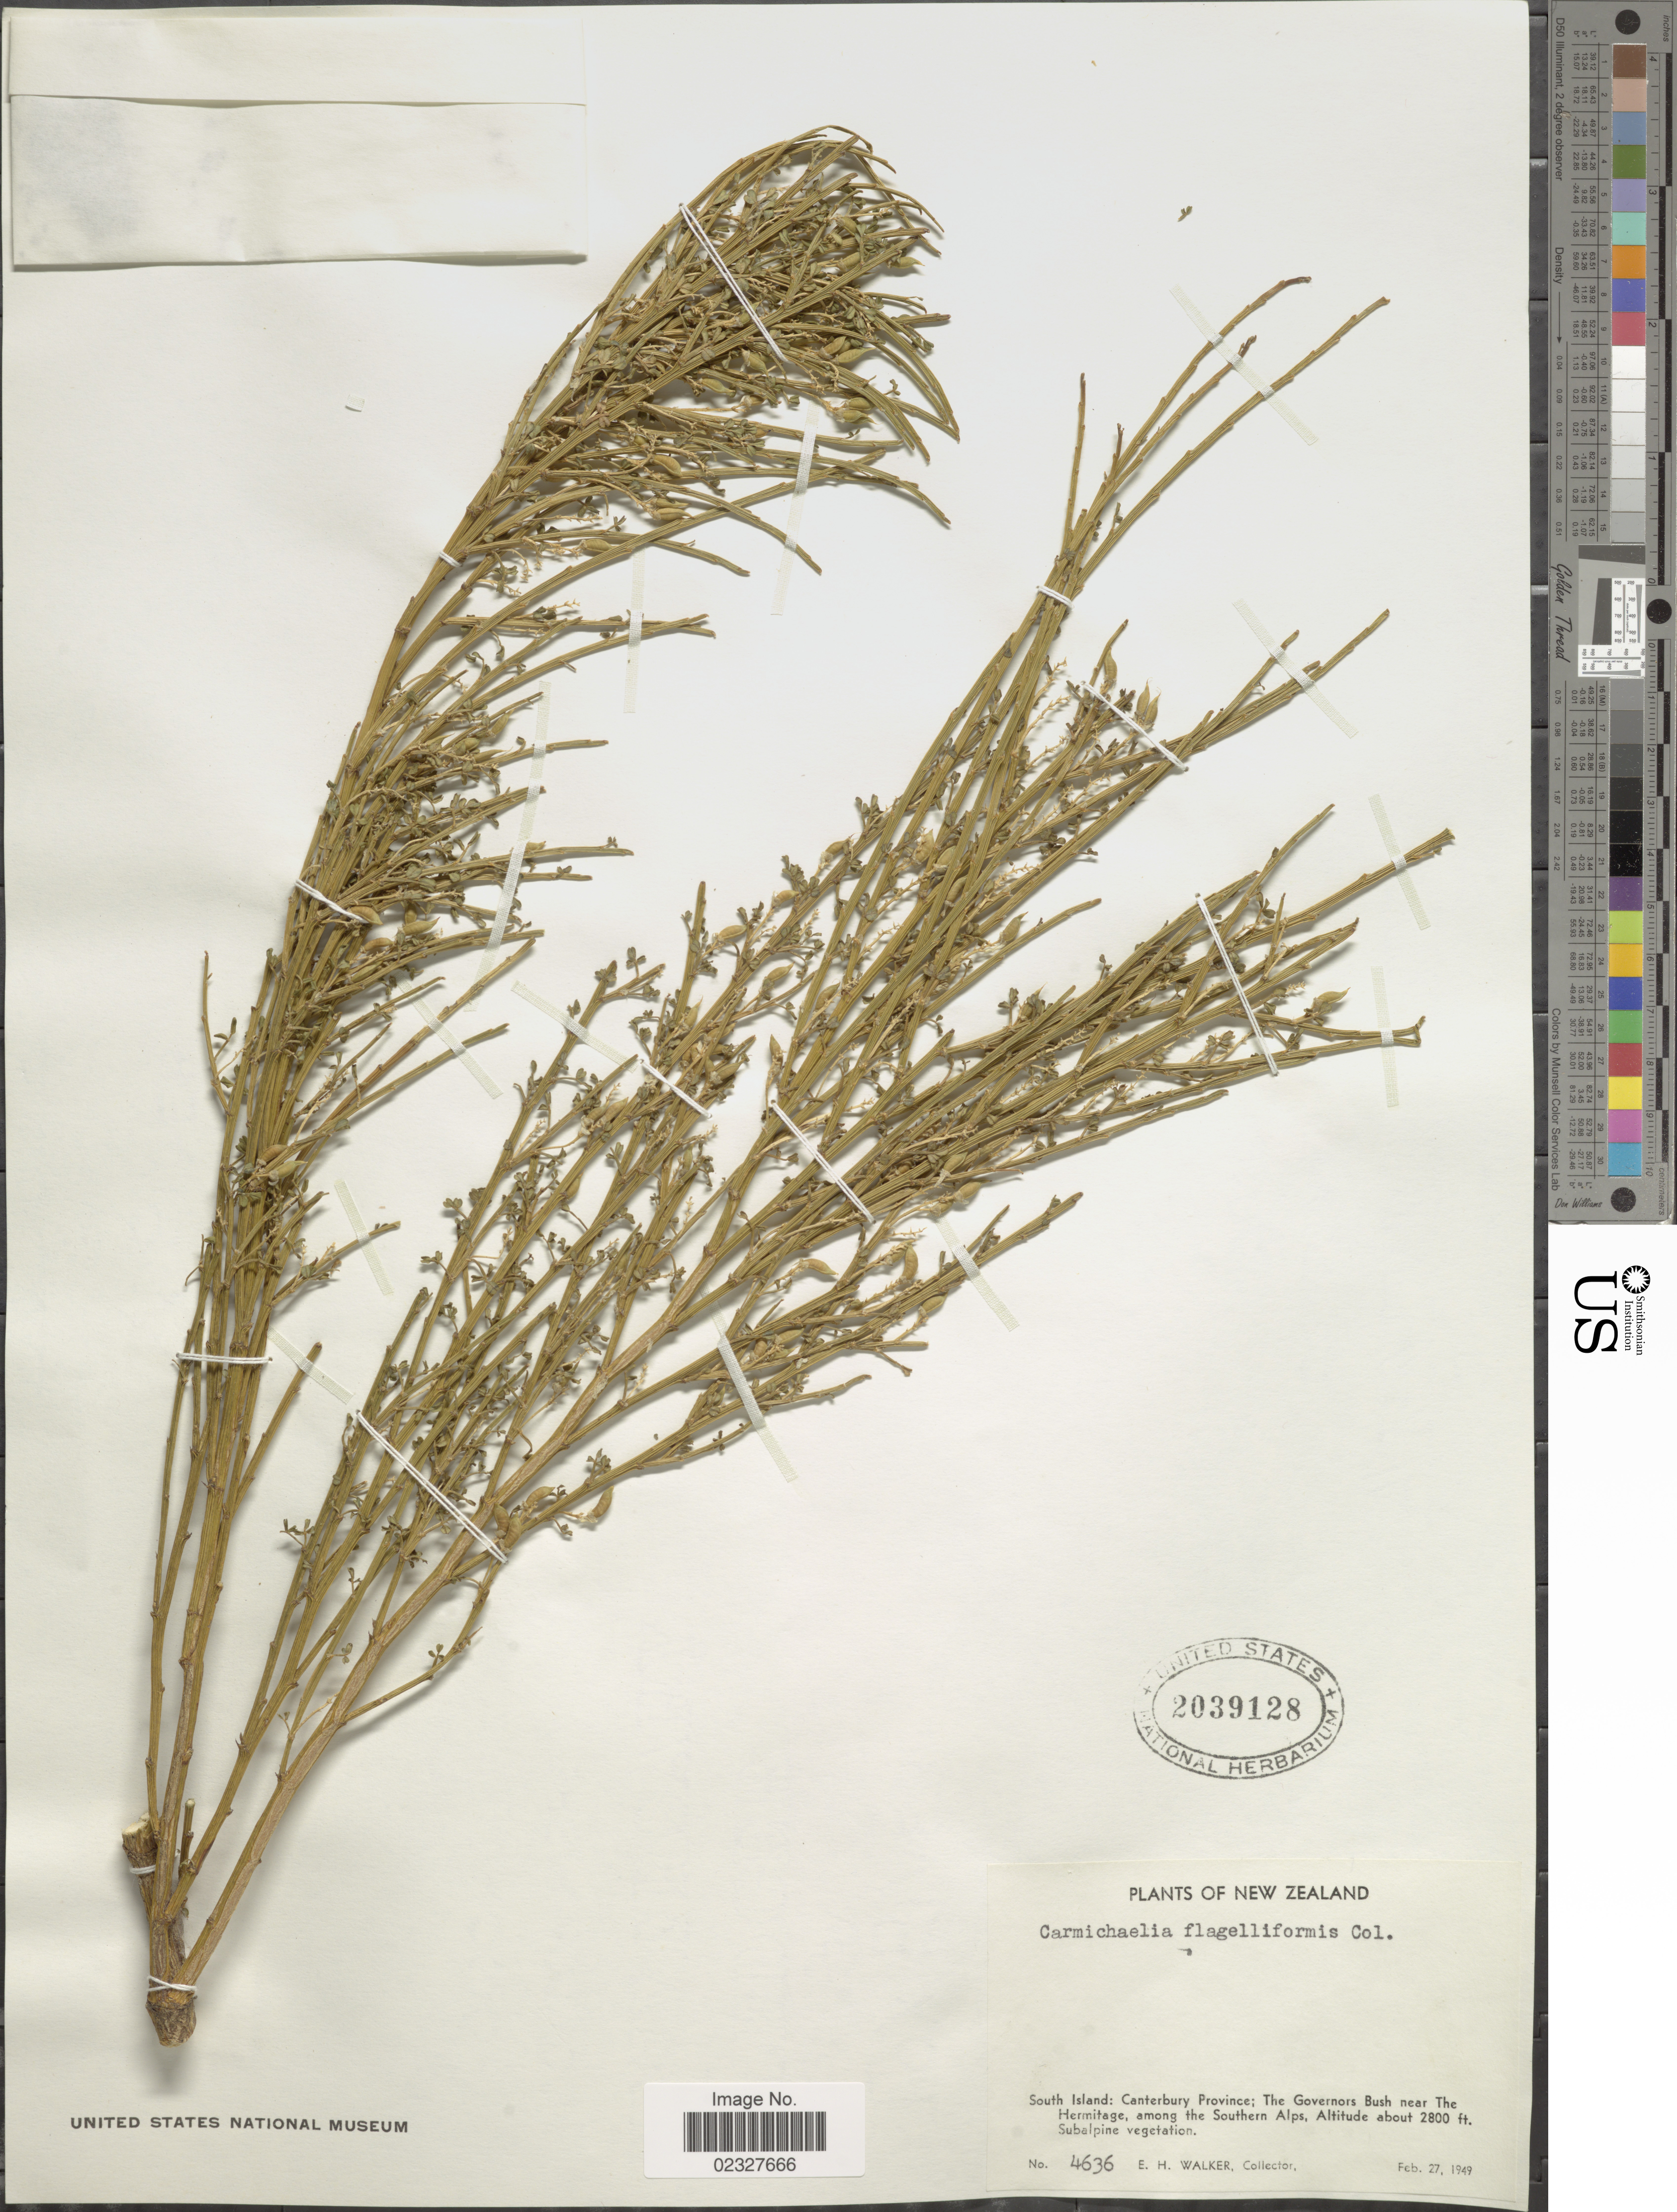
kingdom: Plantae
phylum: Tracheophyta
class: Magnoliopsida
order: Fabales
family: Fabaceae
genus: Carmichaelia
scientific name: Carmichaelia flagelliformis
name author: Colenso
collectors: E. H. Walker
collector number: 4636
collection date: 1949-02-27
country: New Zealand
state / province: Canterbury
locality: South Island: Canterbury Province; The Governos Bush near the Hermitage, among the Southern Alps.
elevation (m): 853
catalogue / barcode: US 2039128